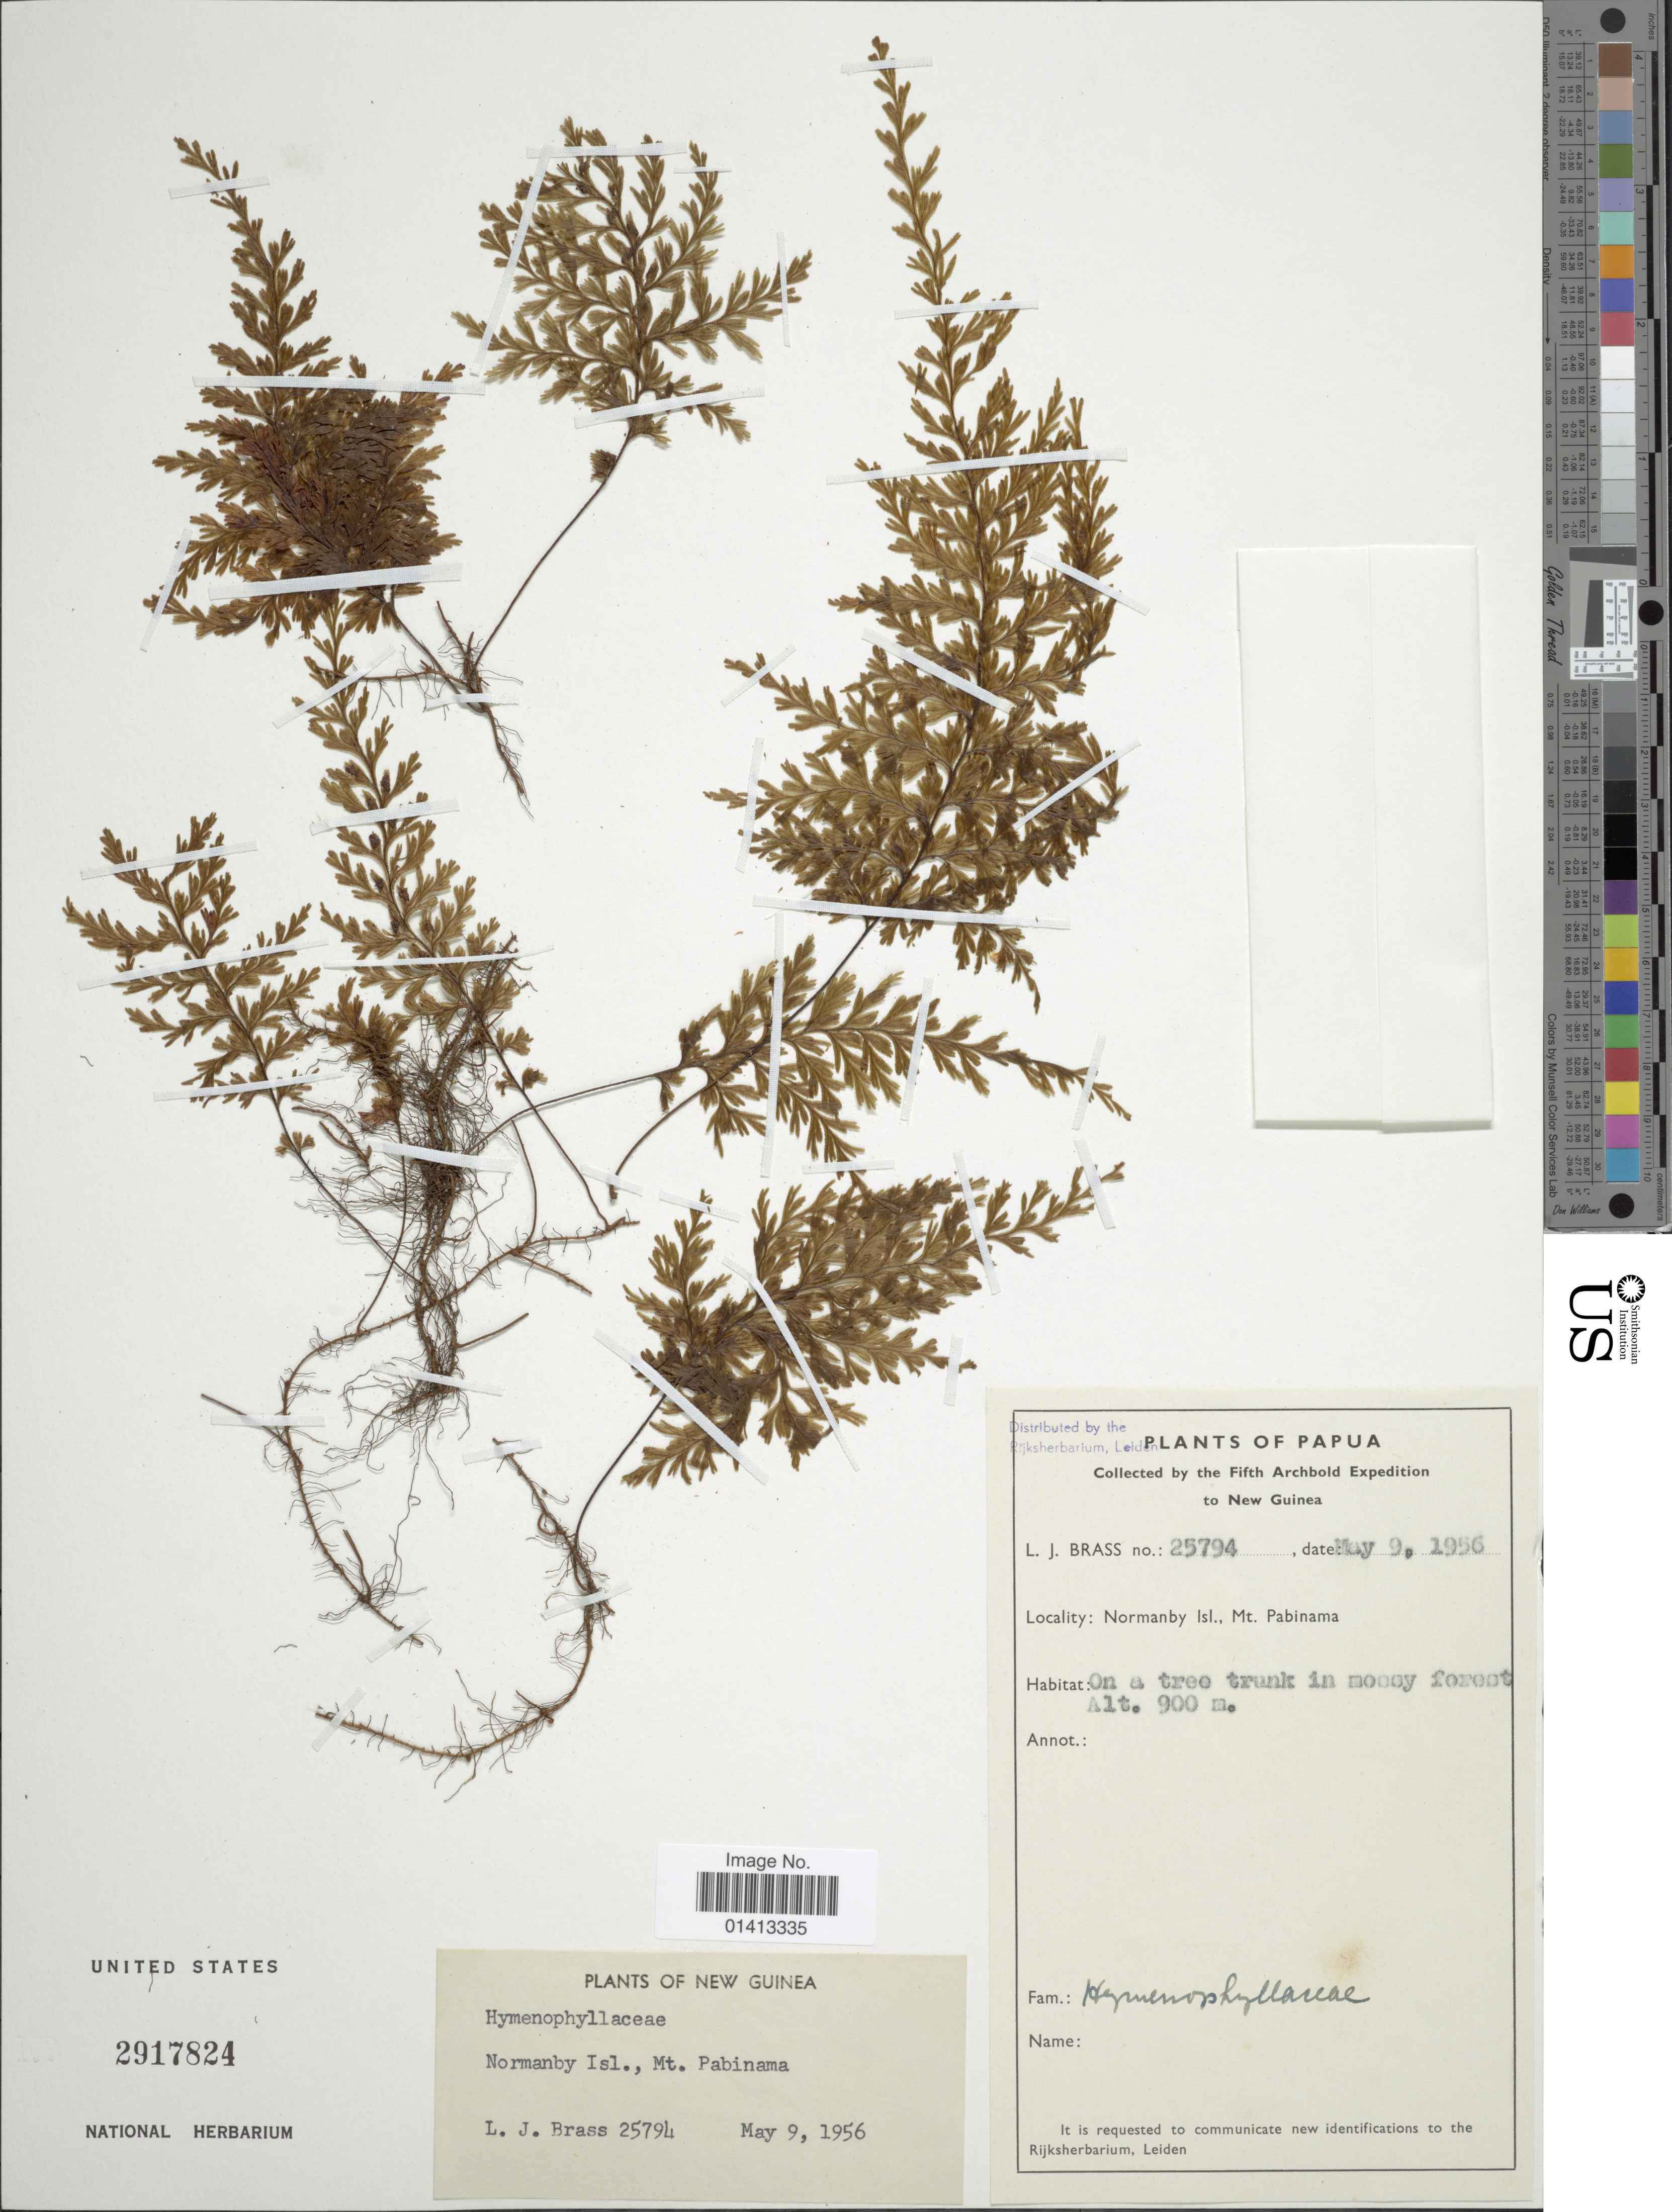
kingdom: Plantae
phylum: Tracheophyta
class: Polypodiopsida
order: Hymenophyllales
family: Hymenophyllaceae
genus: Crepidomanes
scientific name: Crepidomanes sp.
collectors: L. J. Brass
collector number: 25794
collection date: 1956-05-09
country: Papua New Guinea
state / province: Milne Bay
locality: Normanby Isl., Mt Pabinama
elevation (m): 900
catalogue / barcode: US 2917824